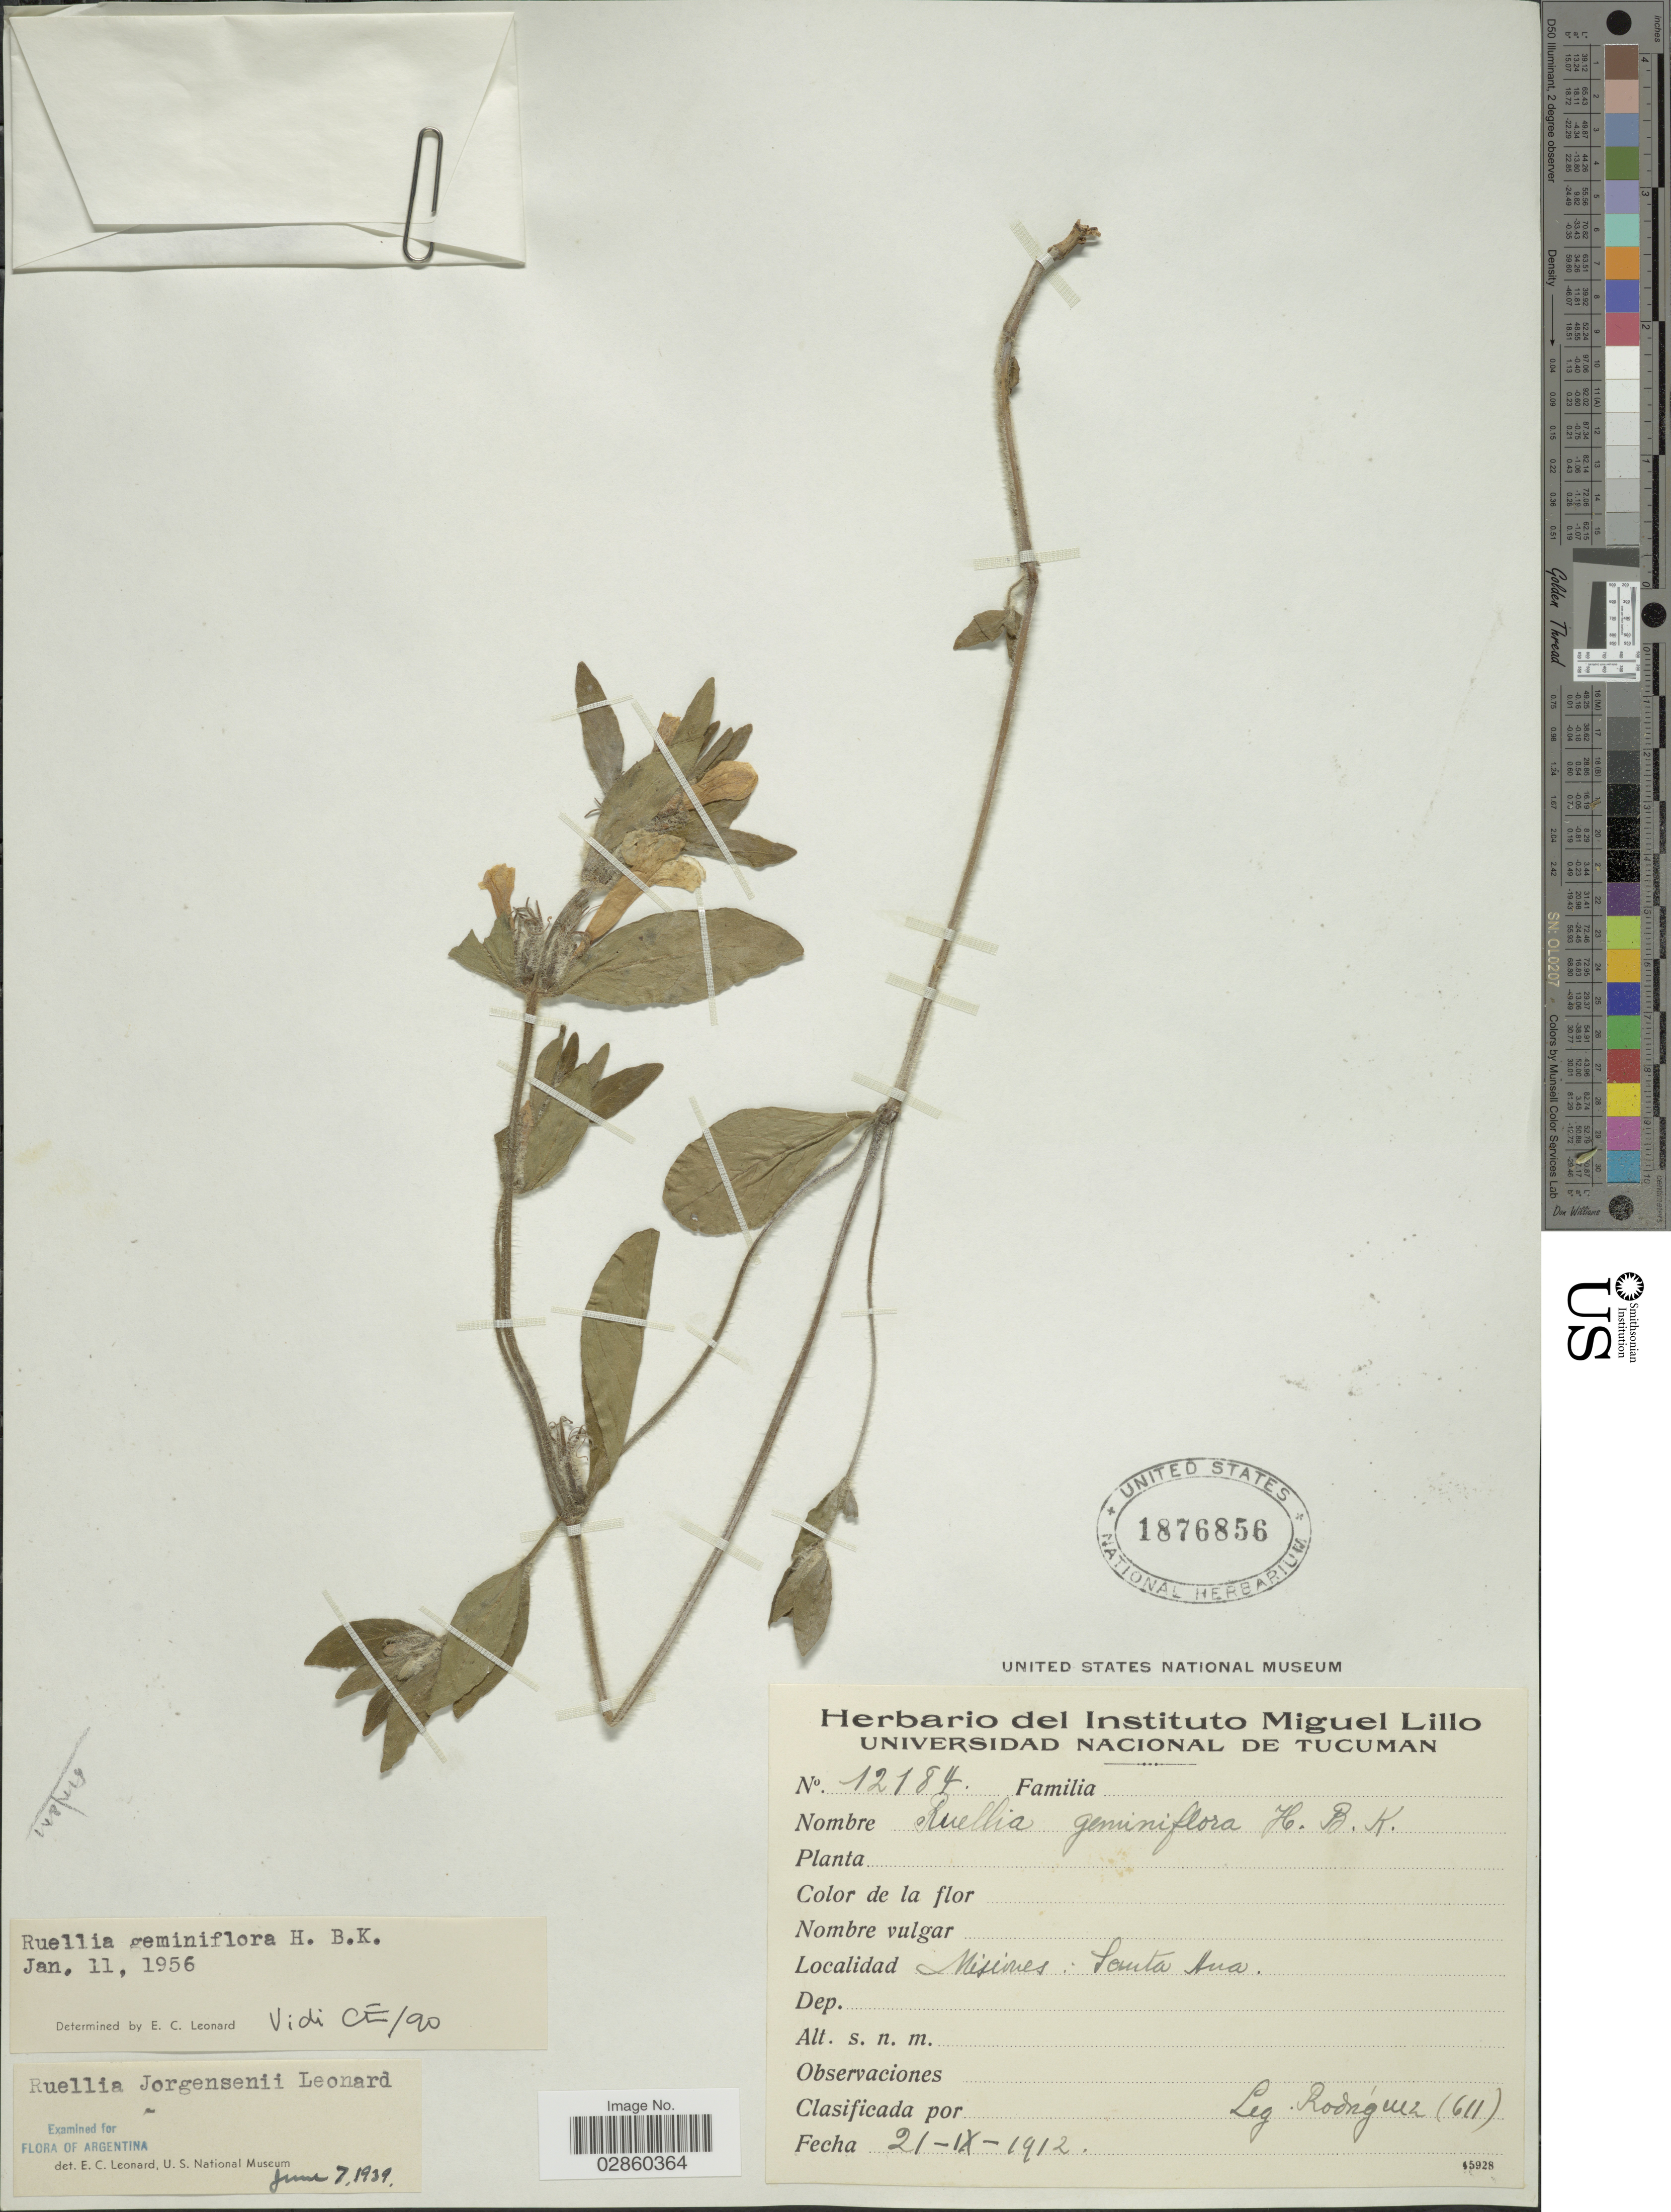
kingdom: Plantae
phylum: Tracheophyta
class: Magnoliopsida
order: Lamiales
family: Acanthaceae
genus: Ruellia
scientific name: Ruellia geminiflora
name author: Kunth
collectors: Rodriguez, --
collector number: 611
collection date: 1912-09-21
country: Argentina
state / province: Misiones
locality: Misiones: Santa Ana.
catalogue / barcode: US 1876856